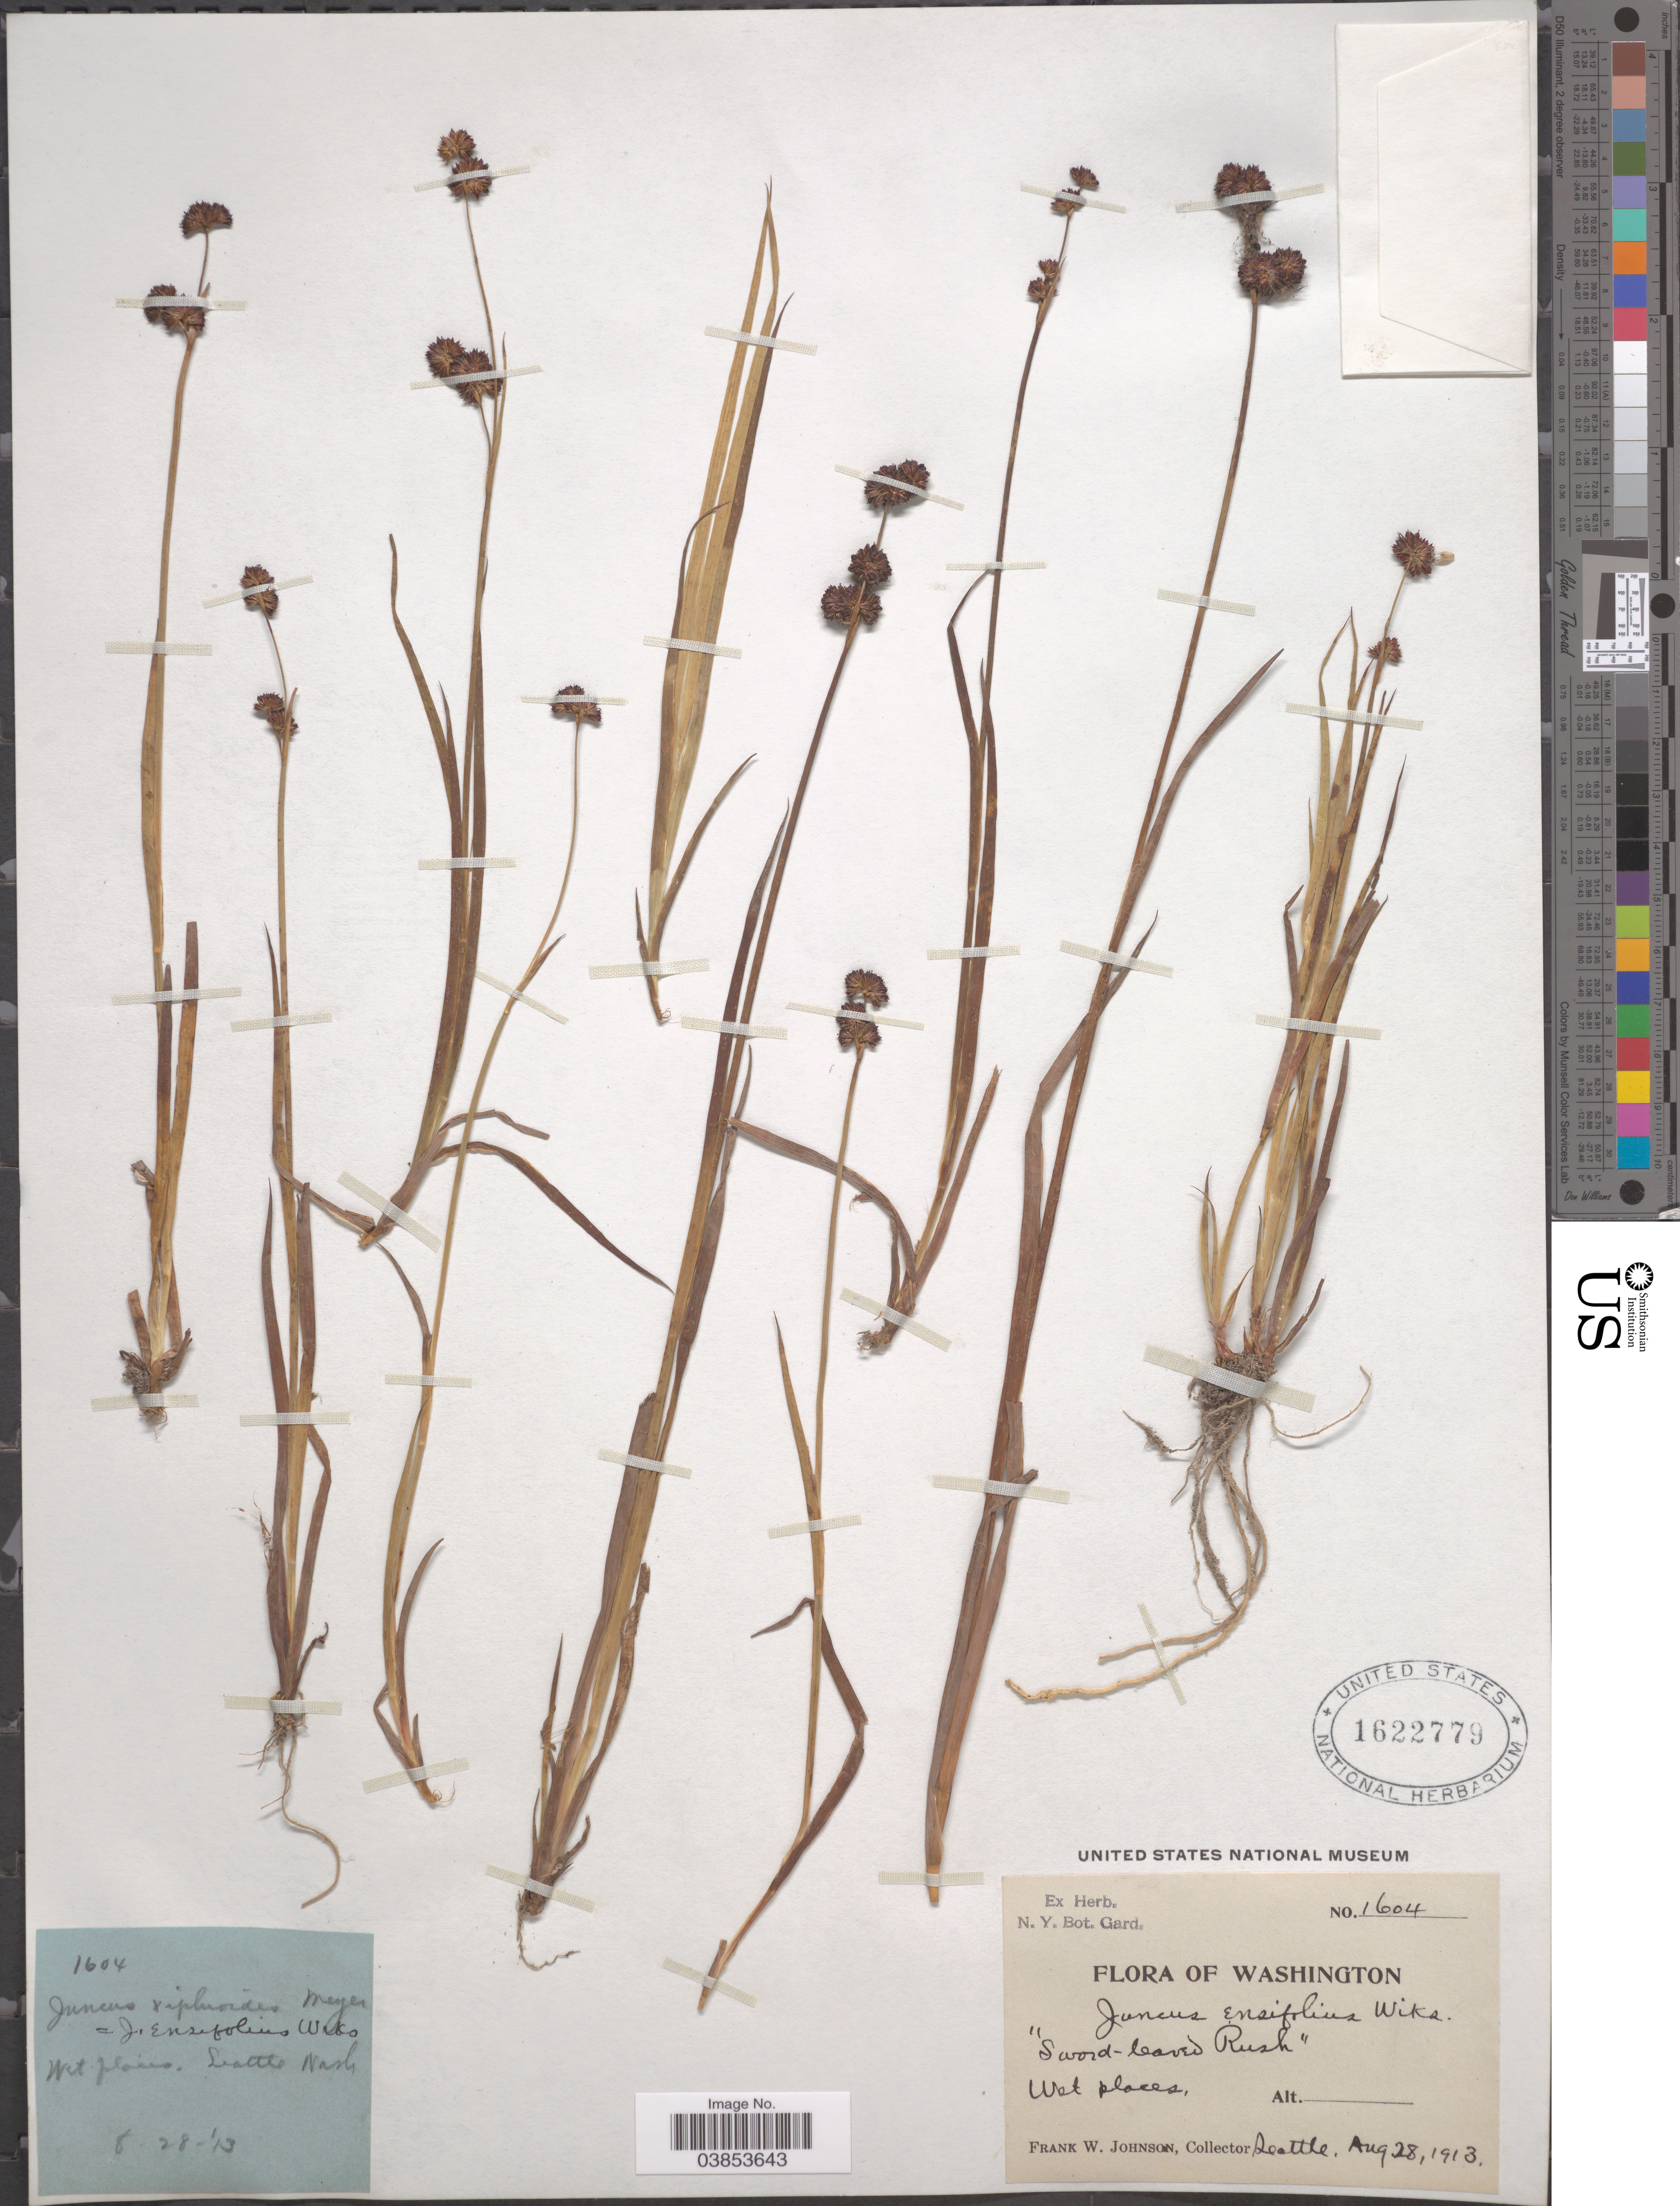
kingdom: Plantae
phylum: Tracheophyta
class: Liliopsida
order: Poales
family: Juncaceae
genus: Juncus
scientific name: Juncus ensifolius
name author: Wikstr.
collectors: F. W. Johnson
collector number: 1604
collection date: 1913-08-28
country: United States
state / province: Washington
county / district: King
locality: Seattle.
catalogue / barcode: US 1622779